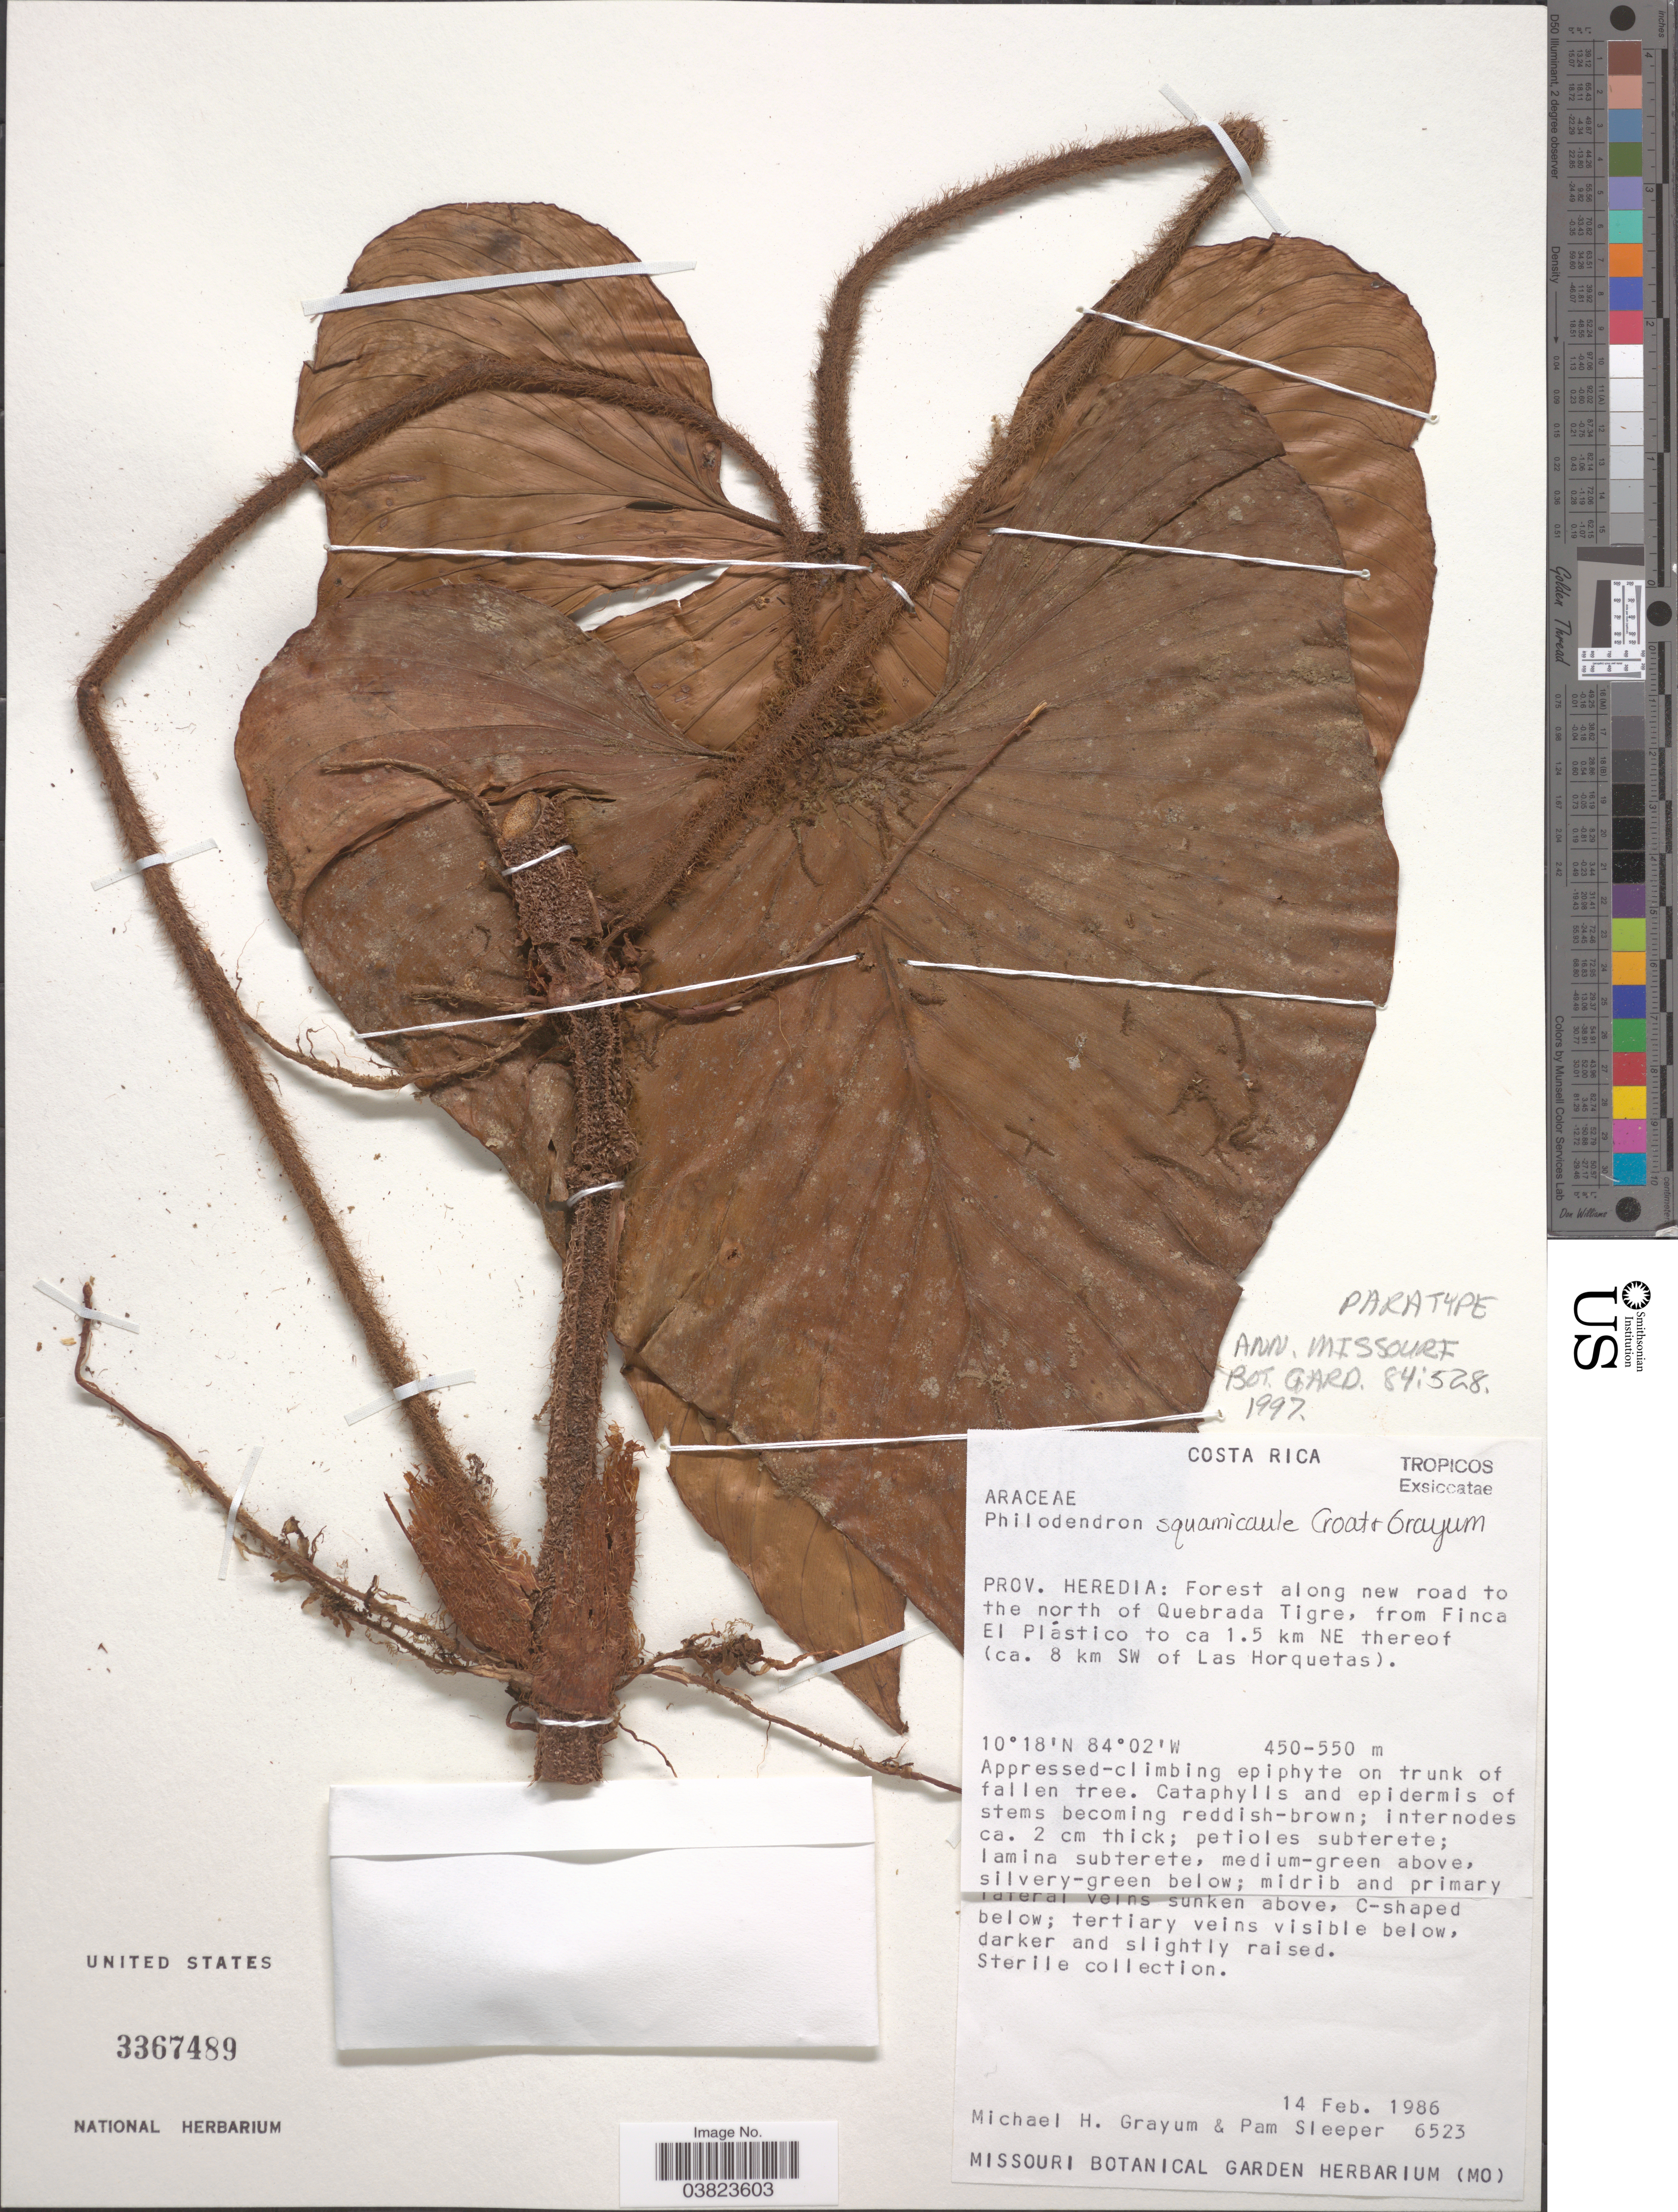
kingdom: Plantae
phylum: Tracheophyta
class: Liliopsida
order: Alismatales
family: Araceae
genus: Philodendron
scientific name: Philodendron squamicaule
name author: Croat & Grayum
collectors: M. H. Grayum & P. Sleeper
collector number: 6523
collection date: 1986-02-14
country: Costa Rica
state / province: Heredia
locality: Forest along new road to the north of Quebrada Tigre, from Finca El Plástico to ca 1.5 km NE thereof (ca. 8 km SW of Las Horquetas).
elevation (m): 450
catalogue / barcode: US 3367489